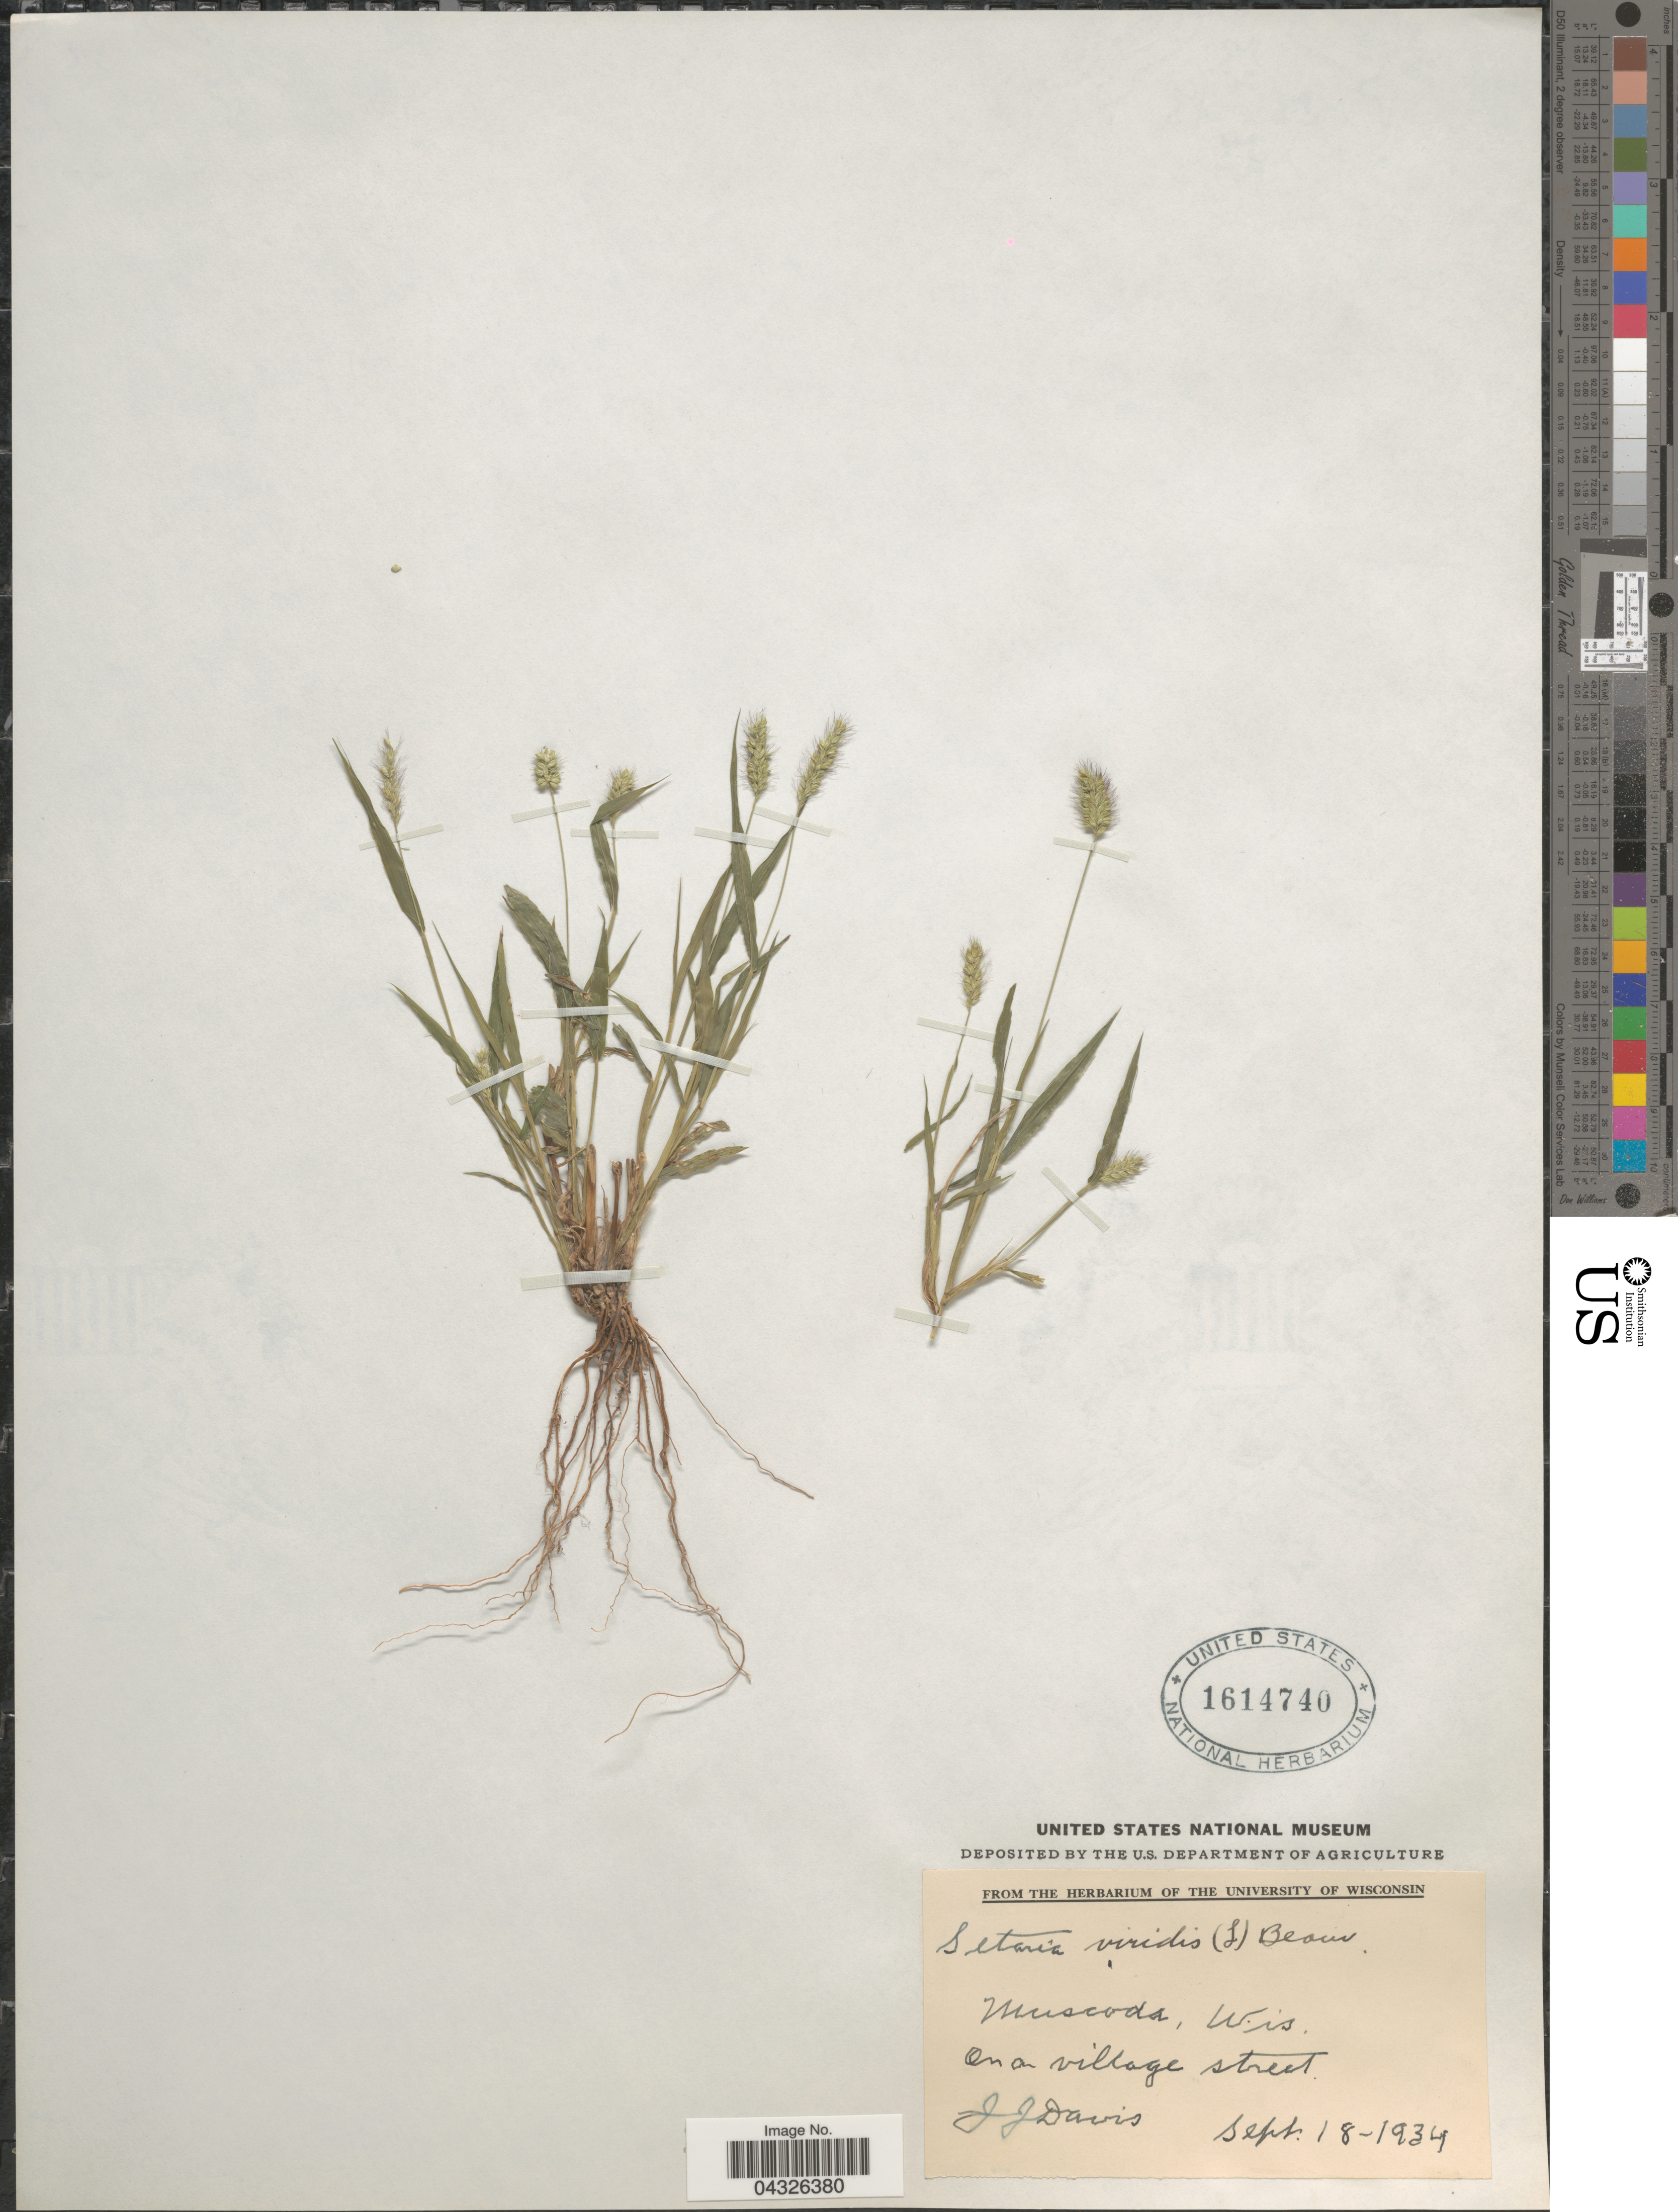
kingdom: Plantae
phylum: Tracheophyta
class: Liliopsida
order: Poales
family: Poaceae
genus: Setaria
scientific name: Setaria viridis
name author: (L.) P. Beauv.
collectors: J. Davis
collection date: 1934-09-18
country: United States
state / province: Wisconsin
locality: Muscoda. On a village street.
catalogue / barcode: US 1614740